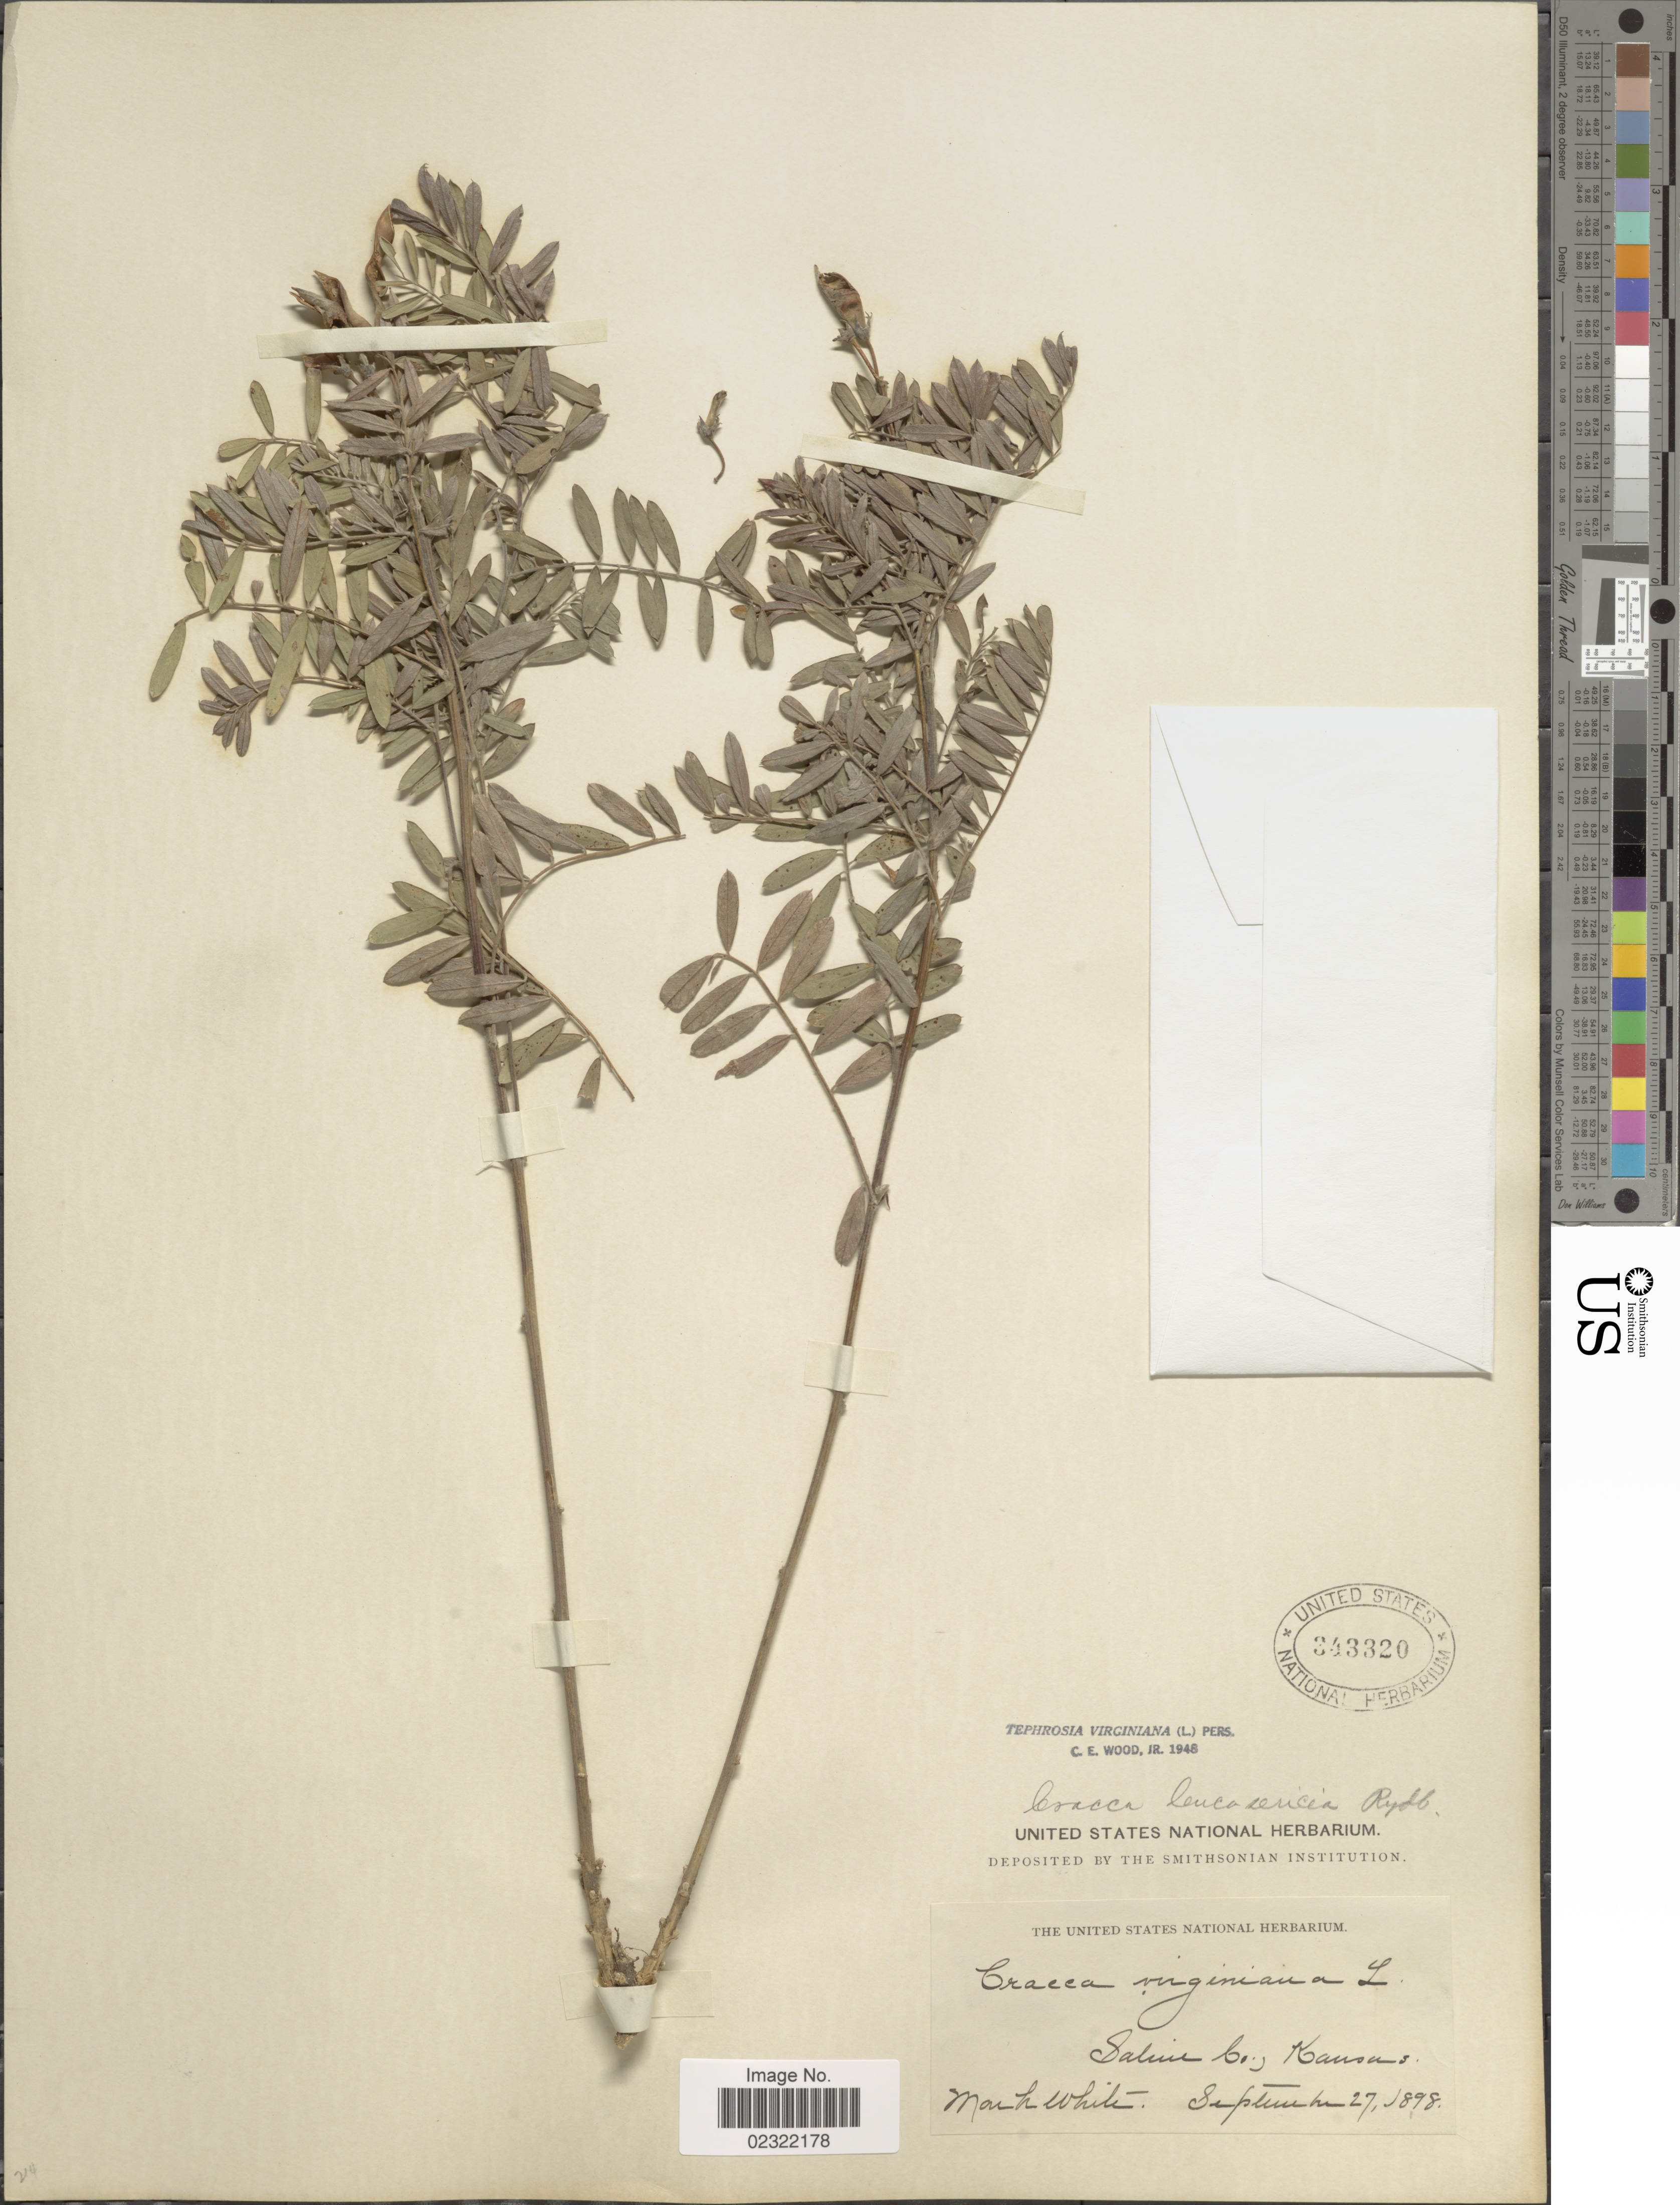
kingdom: Plantae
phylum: Tracheophyta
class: Magnoliopsida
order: Fabales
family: Fabaceae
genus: Tephrosia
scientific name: Tephrosia virginiana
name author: (L.) Pers.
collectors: M. White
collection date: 1898-09-27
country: United States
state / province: Kansas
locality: Salmie Co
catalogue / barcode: US 343320